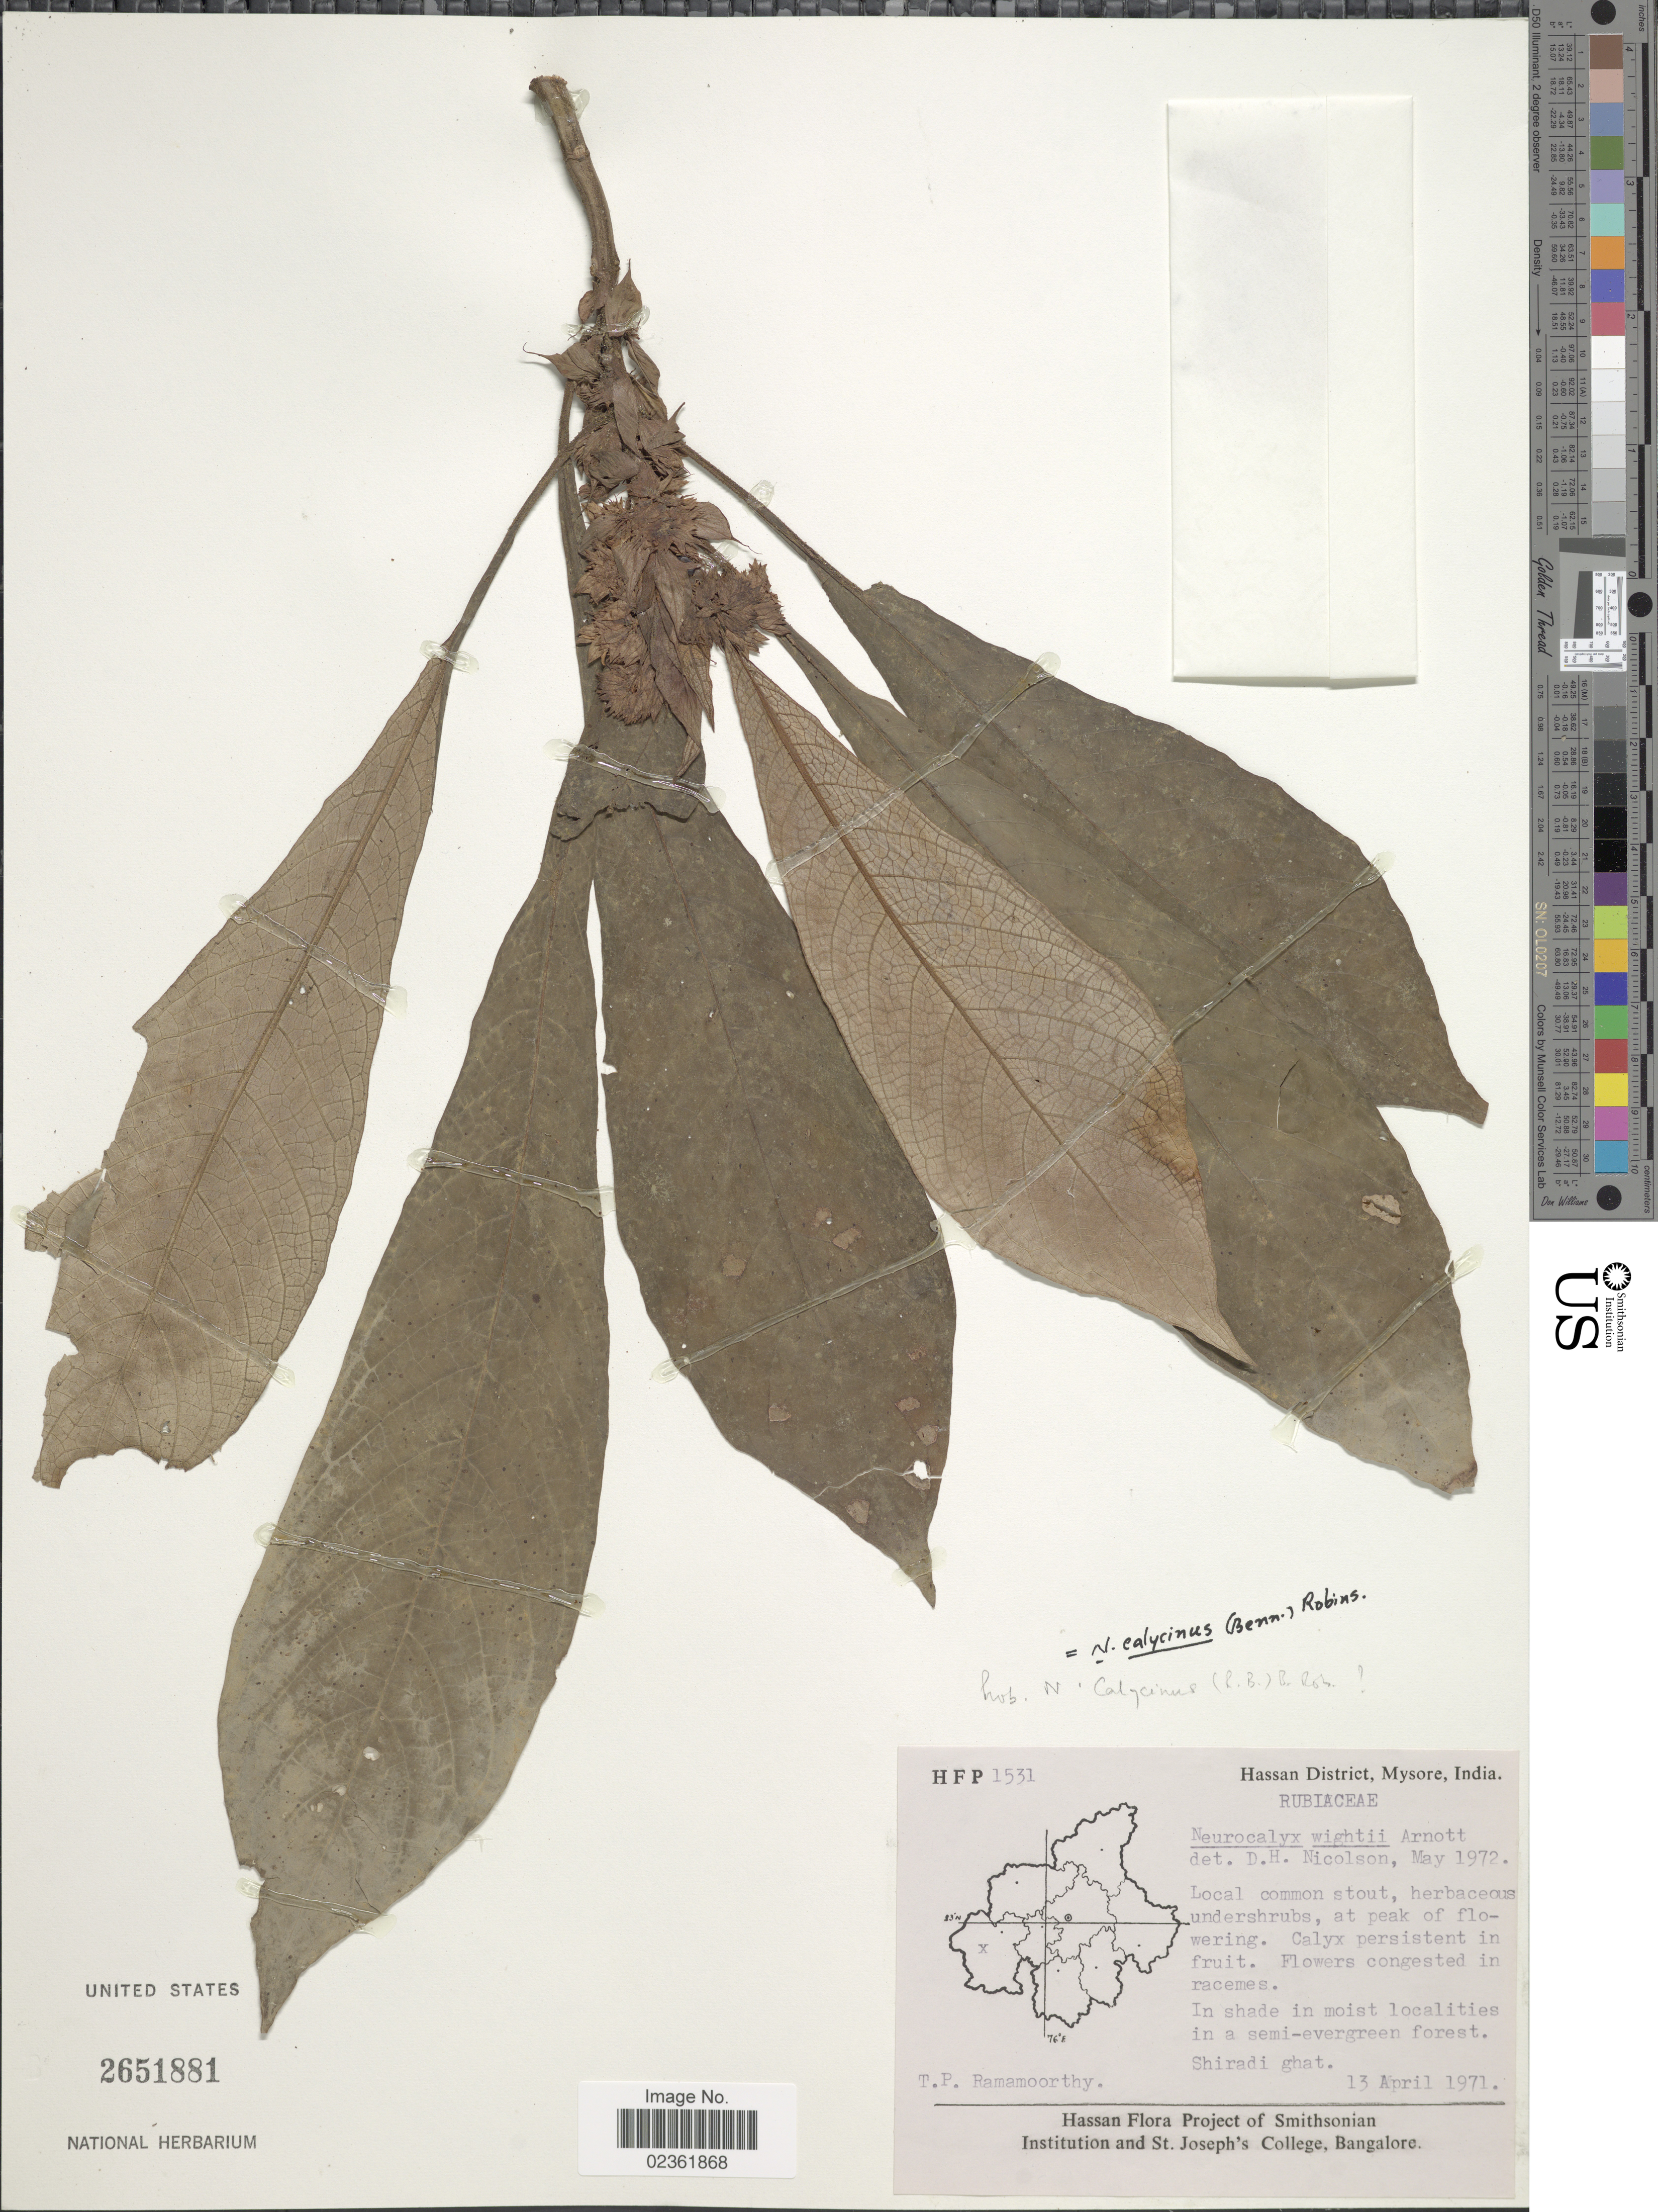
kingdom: Plantae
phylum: Tracheophyta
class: Magnoliopsida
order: Gentianales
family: Rubiaceae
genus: Neurocalyx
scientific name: Neurocalyx calycinus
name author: (R. Br. ex Benn.) Rob.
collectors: T. P. Ramamoorthy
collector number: HFP 1531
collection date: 1971-04-13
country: India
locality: Hassan District, Kagenari.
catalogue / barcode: US 2651881